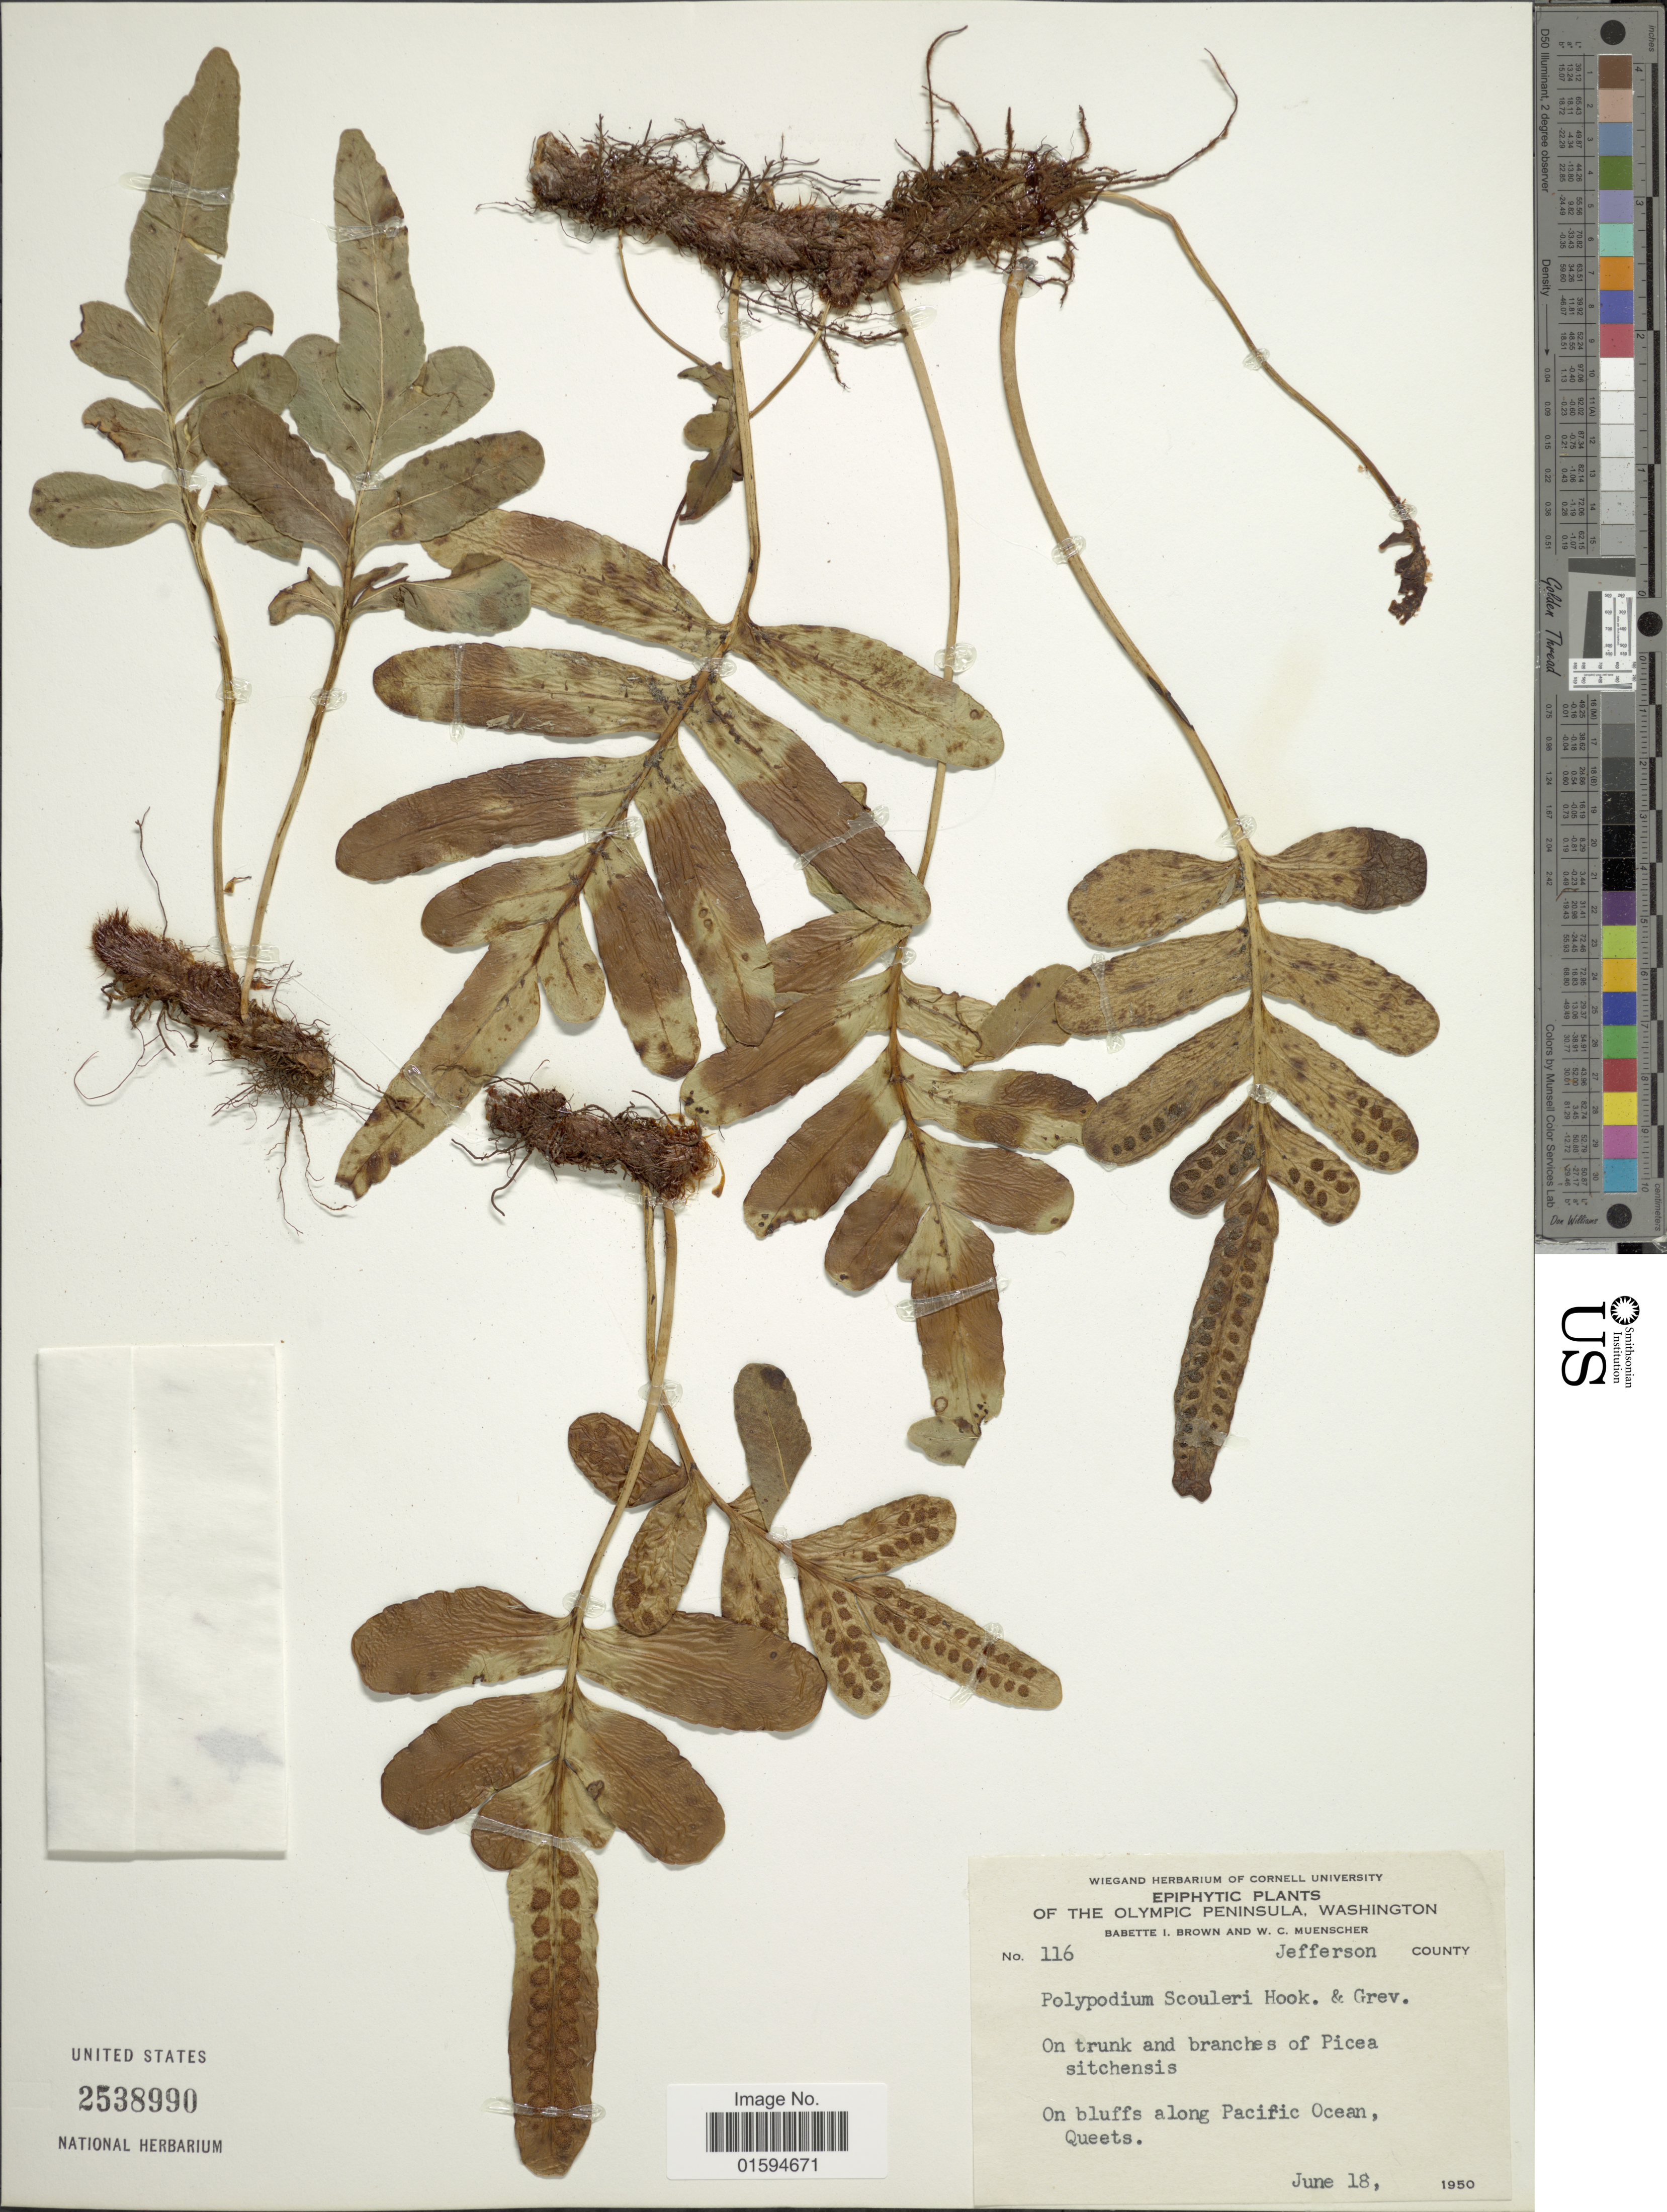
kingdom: Plantae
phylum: Tracheophyta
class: Polypodiopsida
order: Polypodiales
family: Polypodiaceae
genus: Polypodium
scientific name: Polypodium scouleri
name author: Hook. & Grev.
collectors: B. I. Brown & W. Muenscher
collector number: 116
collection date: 1950-06-18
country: United States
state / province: Washington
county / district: Jefferson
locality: The Olympic Peninsula, Washington, Jefferson County, on bluffs along Pacific Ocean, Queets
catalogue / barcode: US 2538990